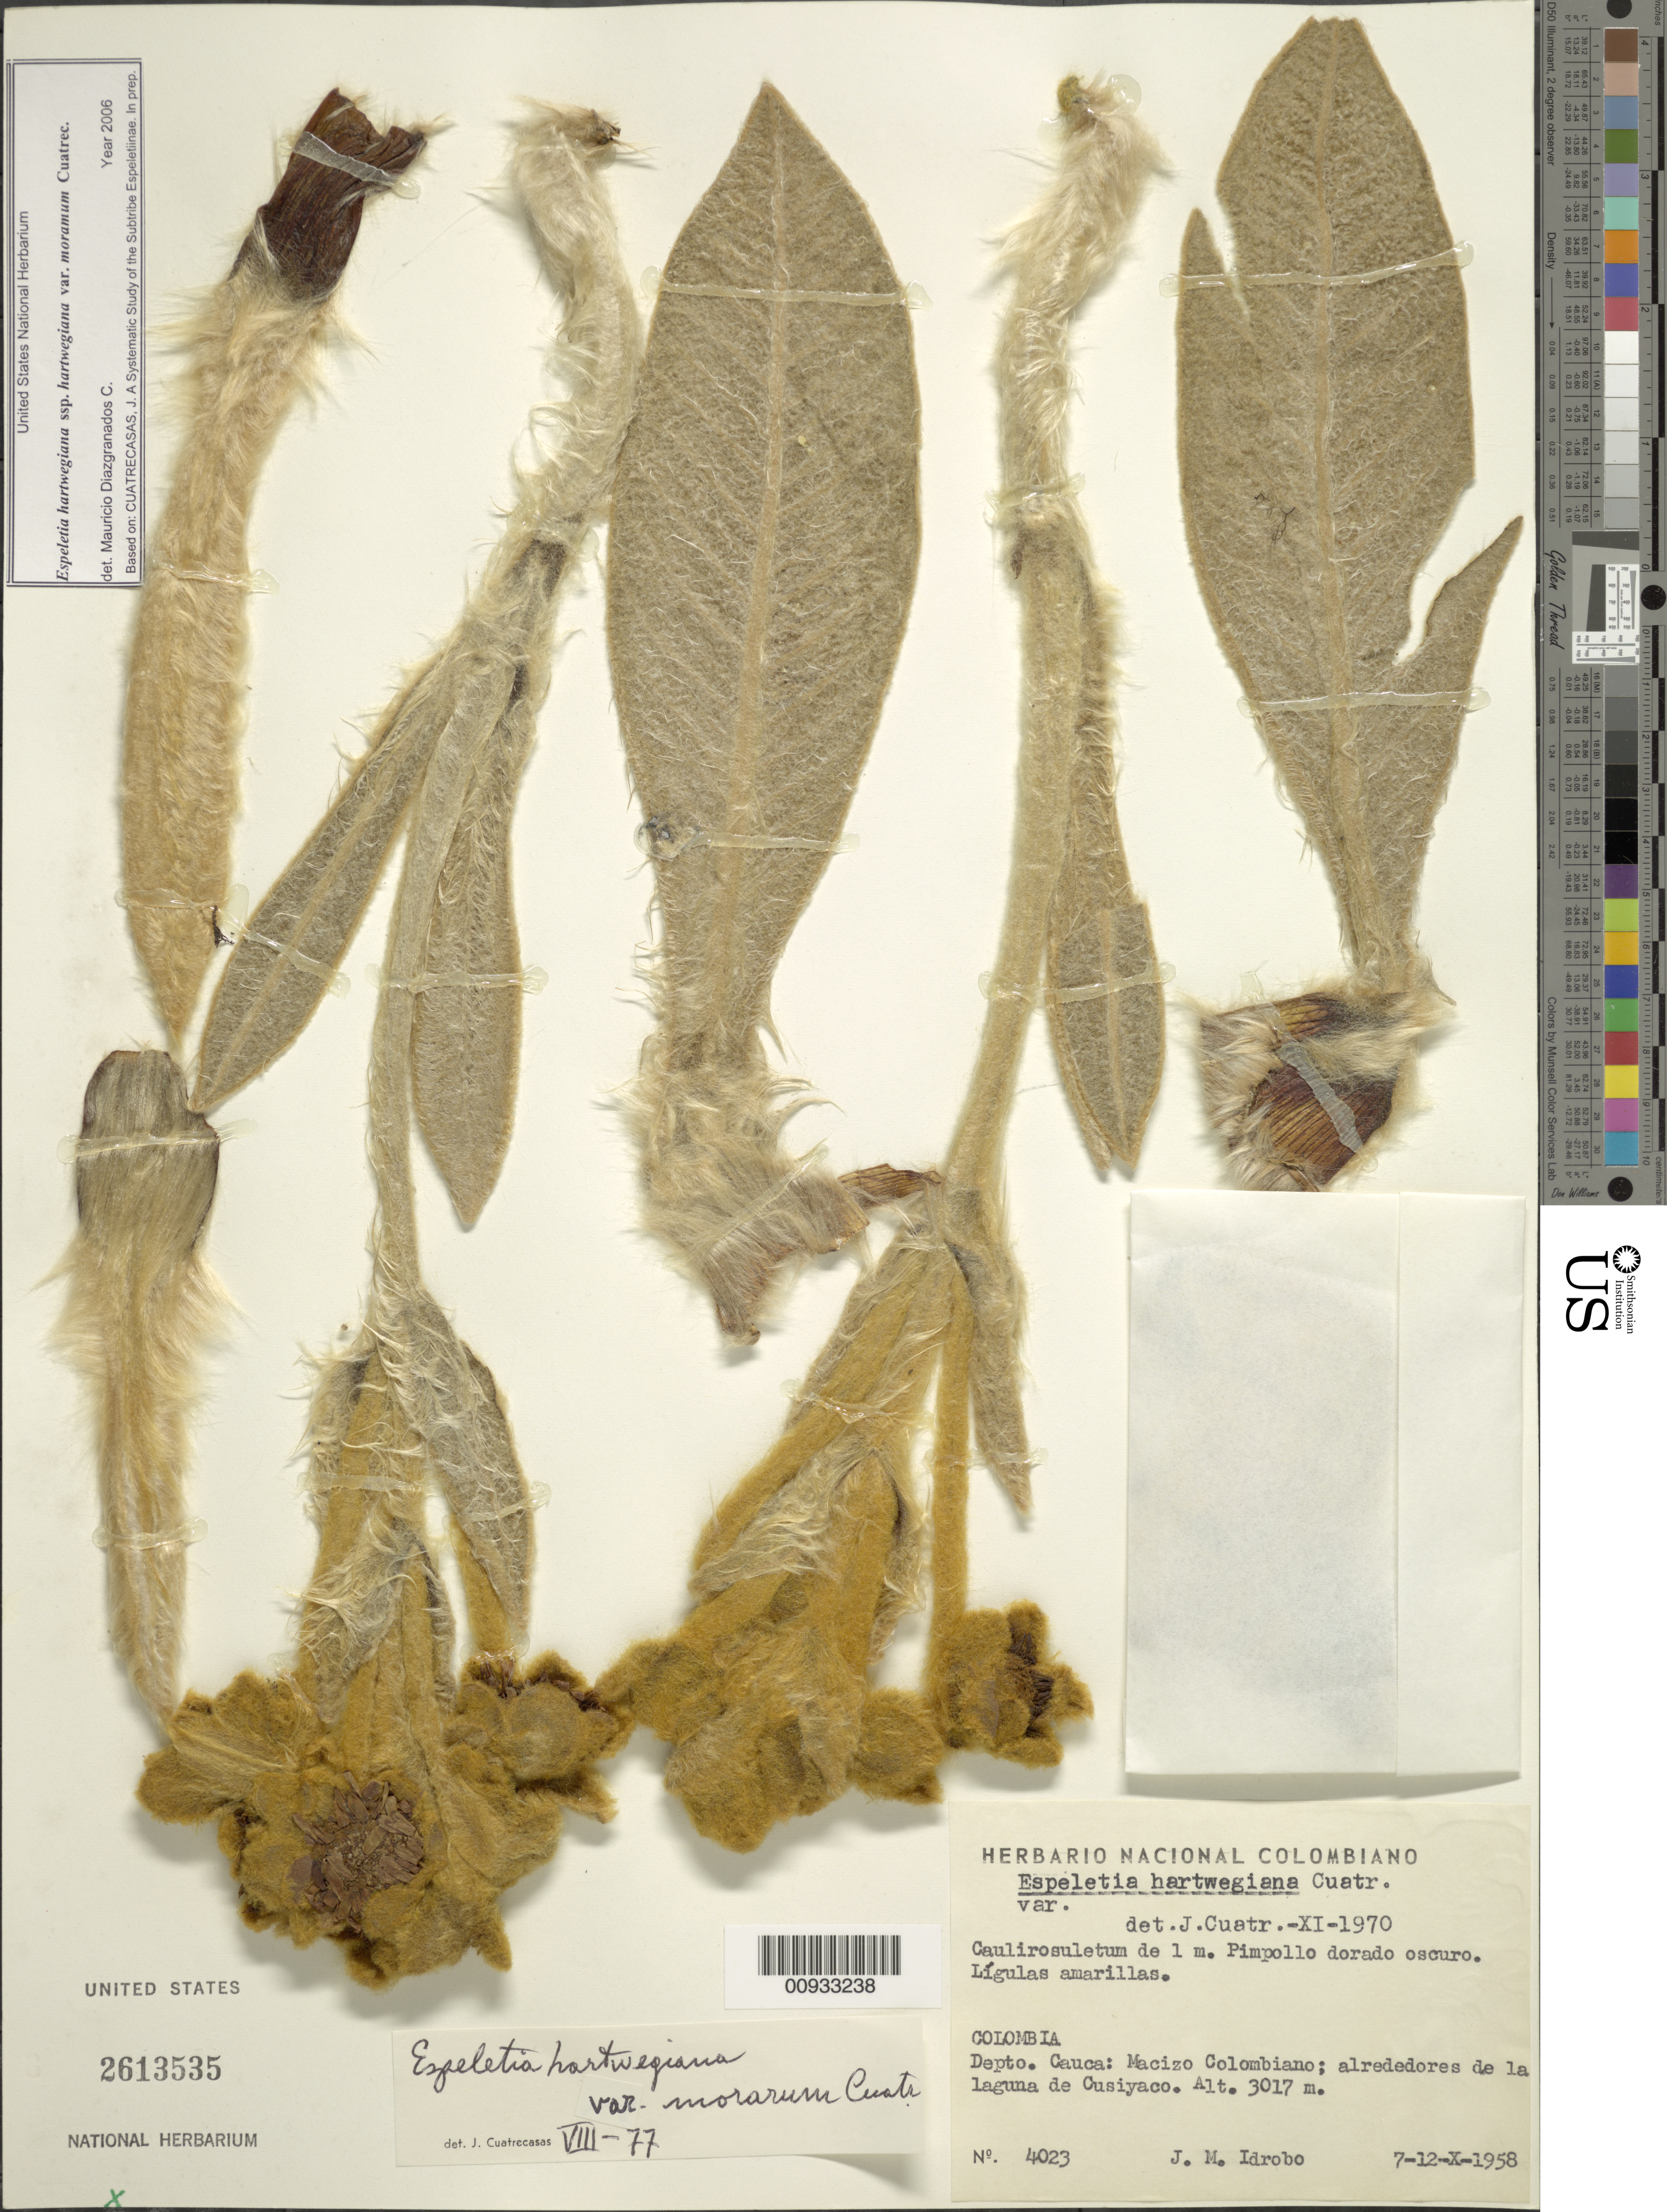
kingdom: Plantae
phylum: Tracheophyta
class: Magnoliopsida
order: Asterales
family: Asteraceae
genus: Espeletia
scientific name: Espeletia hartwegiana var. morarum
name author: Cuatrec.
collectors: J. M. Idrobo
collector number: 4023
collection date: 1958-10-07/1958-10-12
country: Colombia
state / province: Cauca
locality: Macizo Columbiano; alrededores de la laguna de Cusiyaco.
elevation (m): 3017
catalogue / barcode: US 2613535